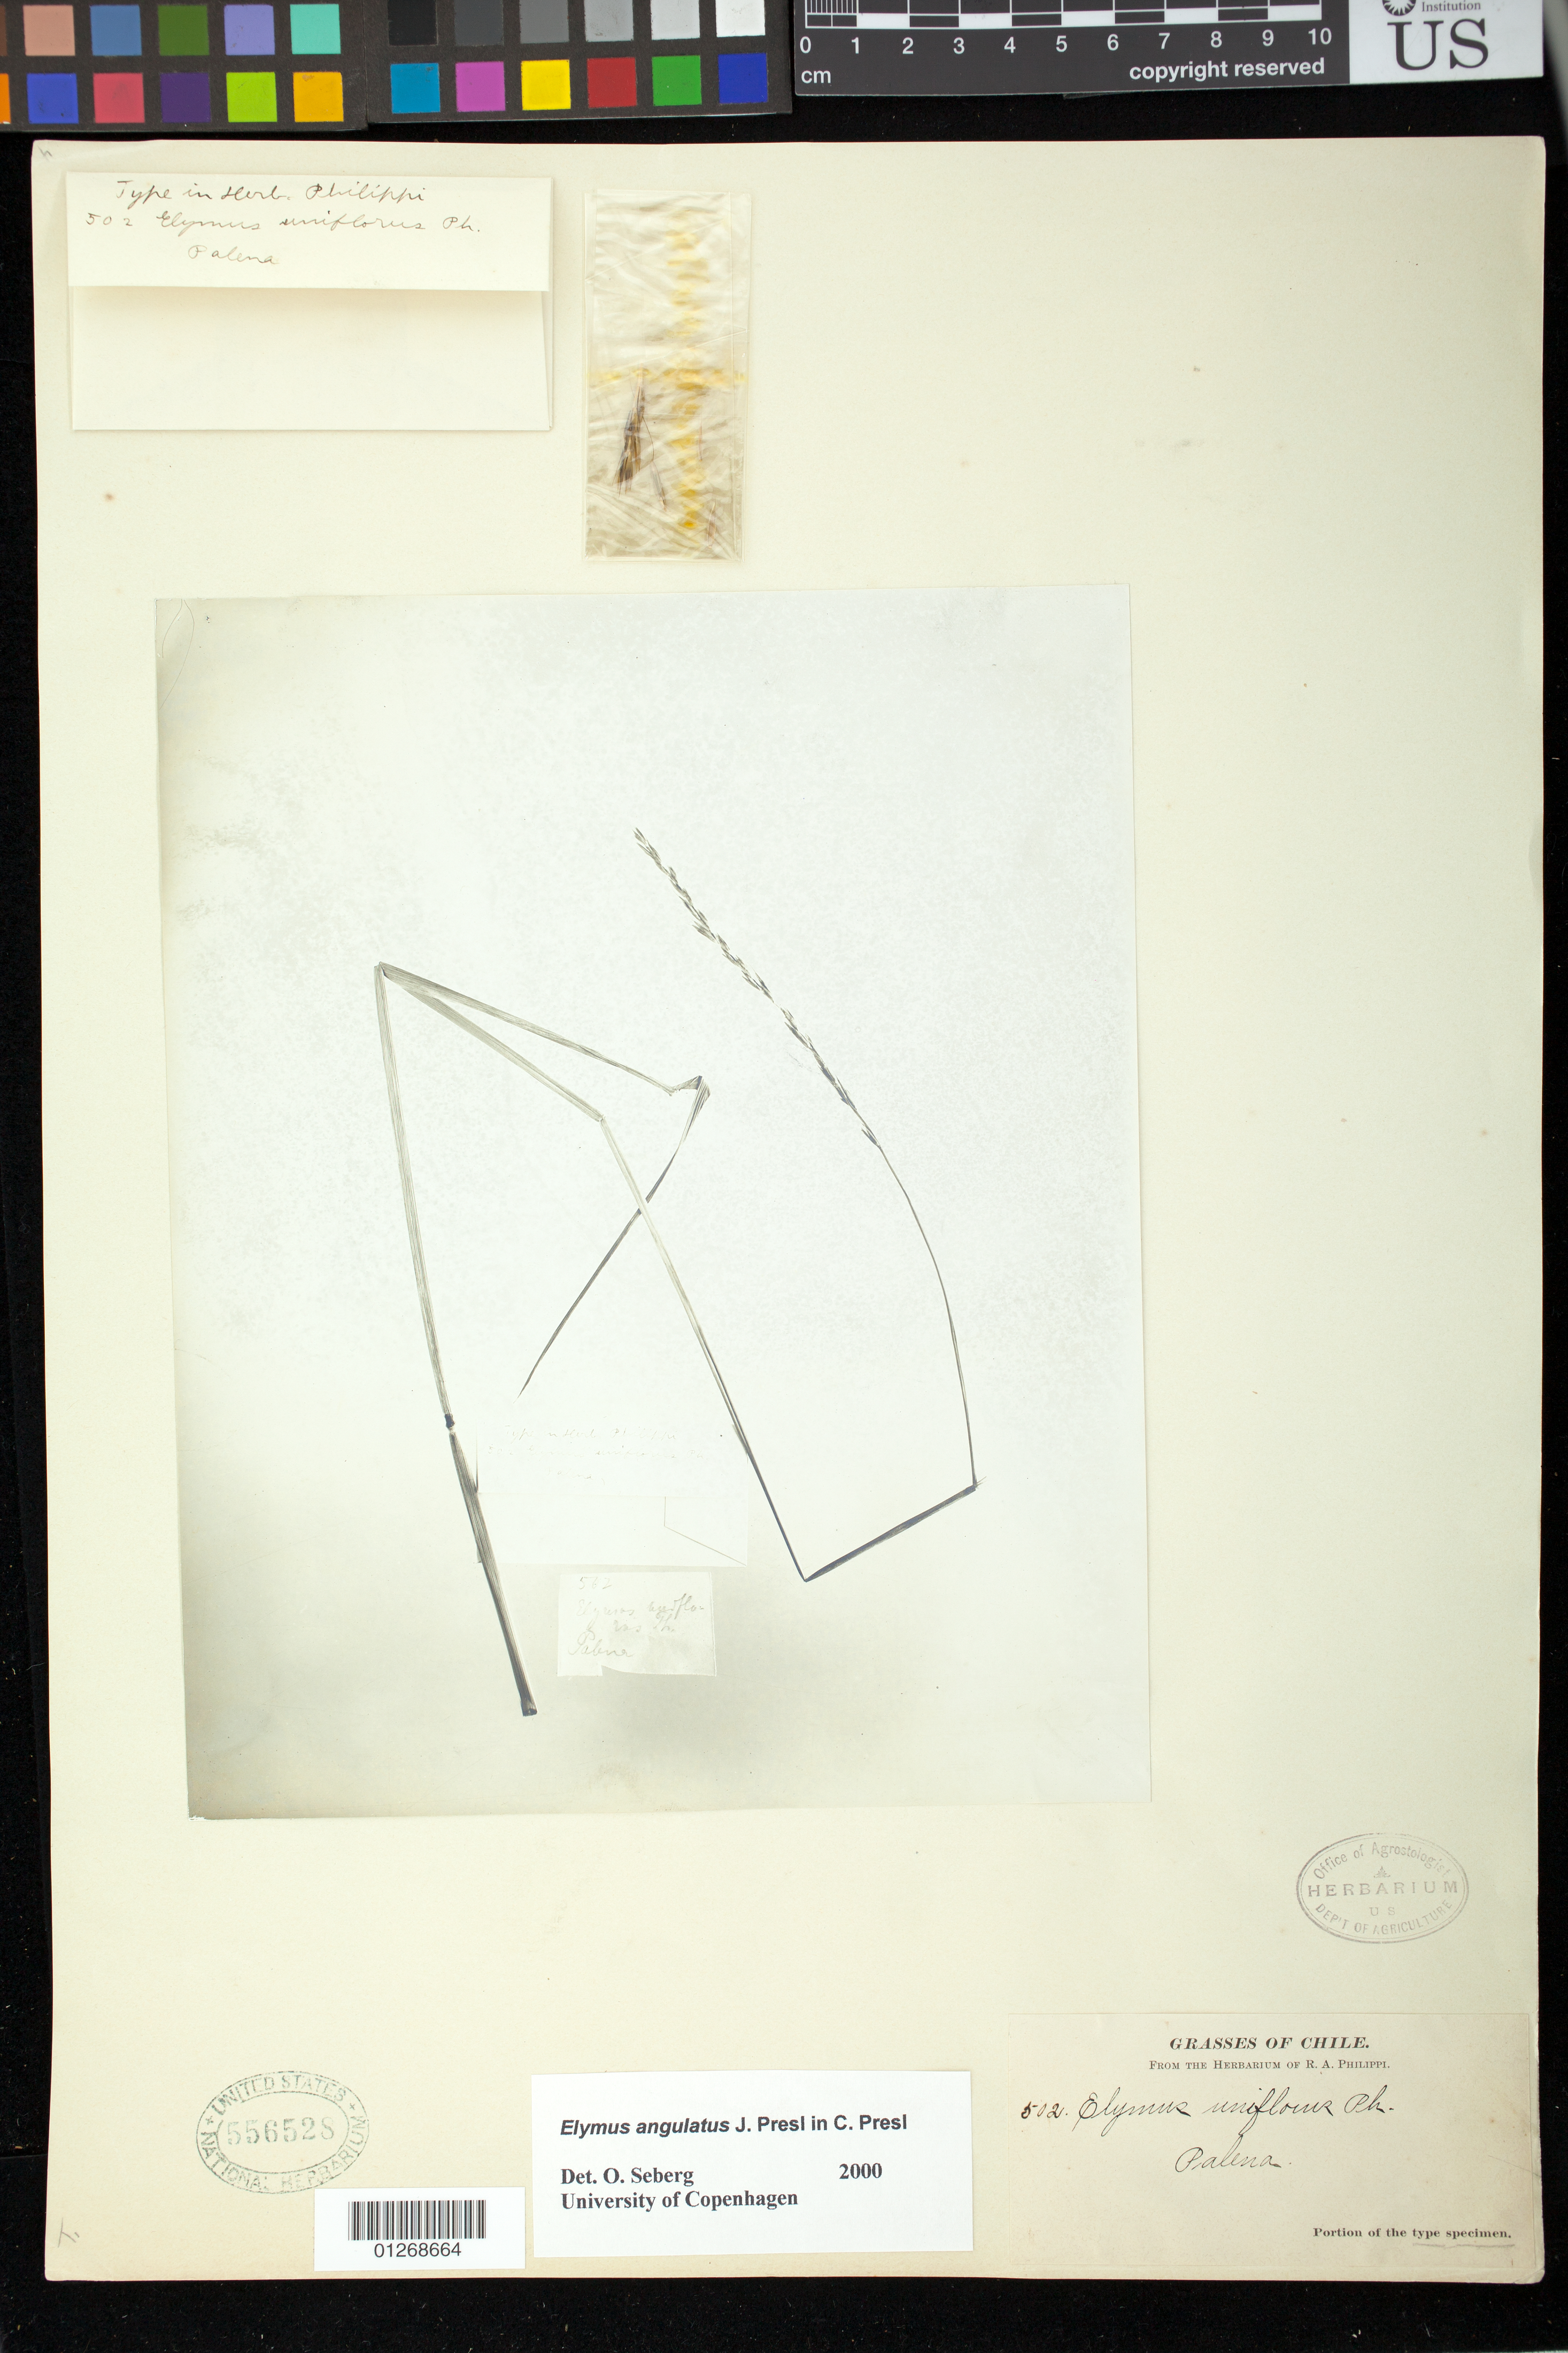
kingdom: Plantae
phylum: Tracheophyta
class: Liliopsida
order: Poales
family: Poaceae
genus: Elymus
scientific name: Elymus uniflorus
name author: Phil.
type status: Type Collection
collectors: ex. herb. R.A. Philippi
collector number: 502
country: Chile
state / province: Los Lagos (X)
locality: Palena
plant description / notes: Photograph and fragmentary material of type (?) specimen ex herb. Philippi.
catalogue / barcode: US 556528